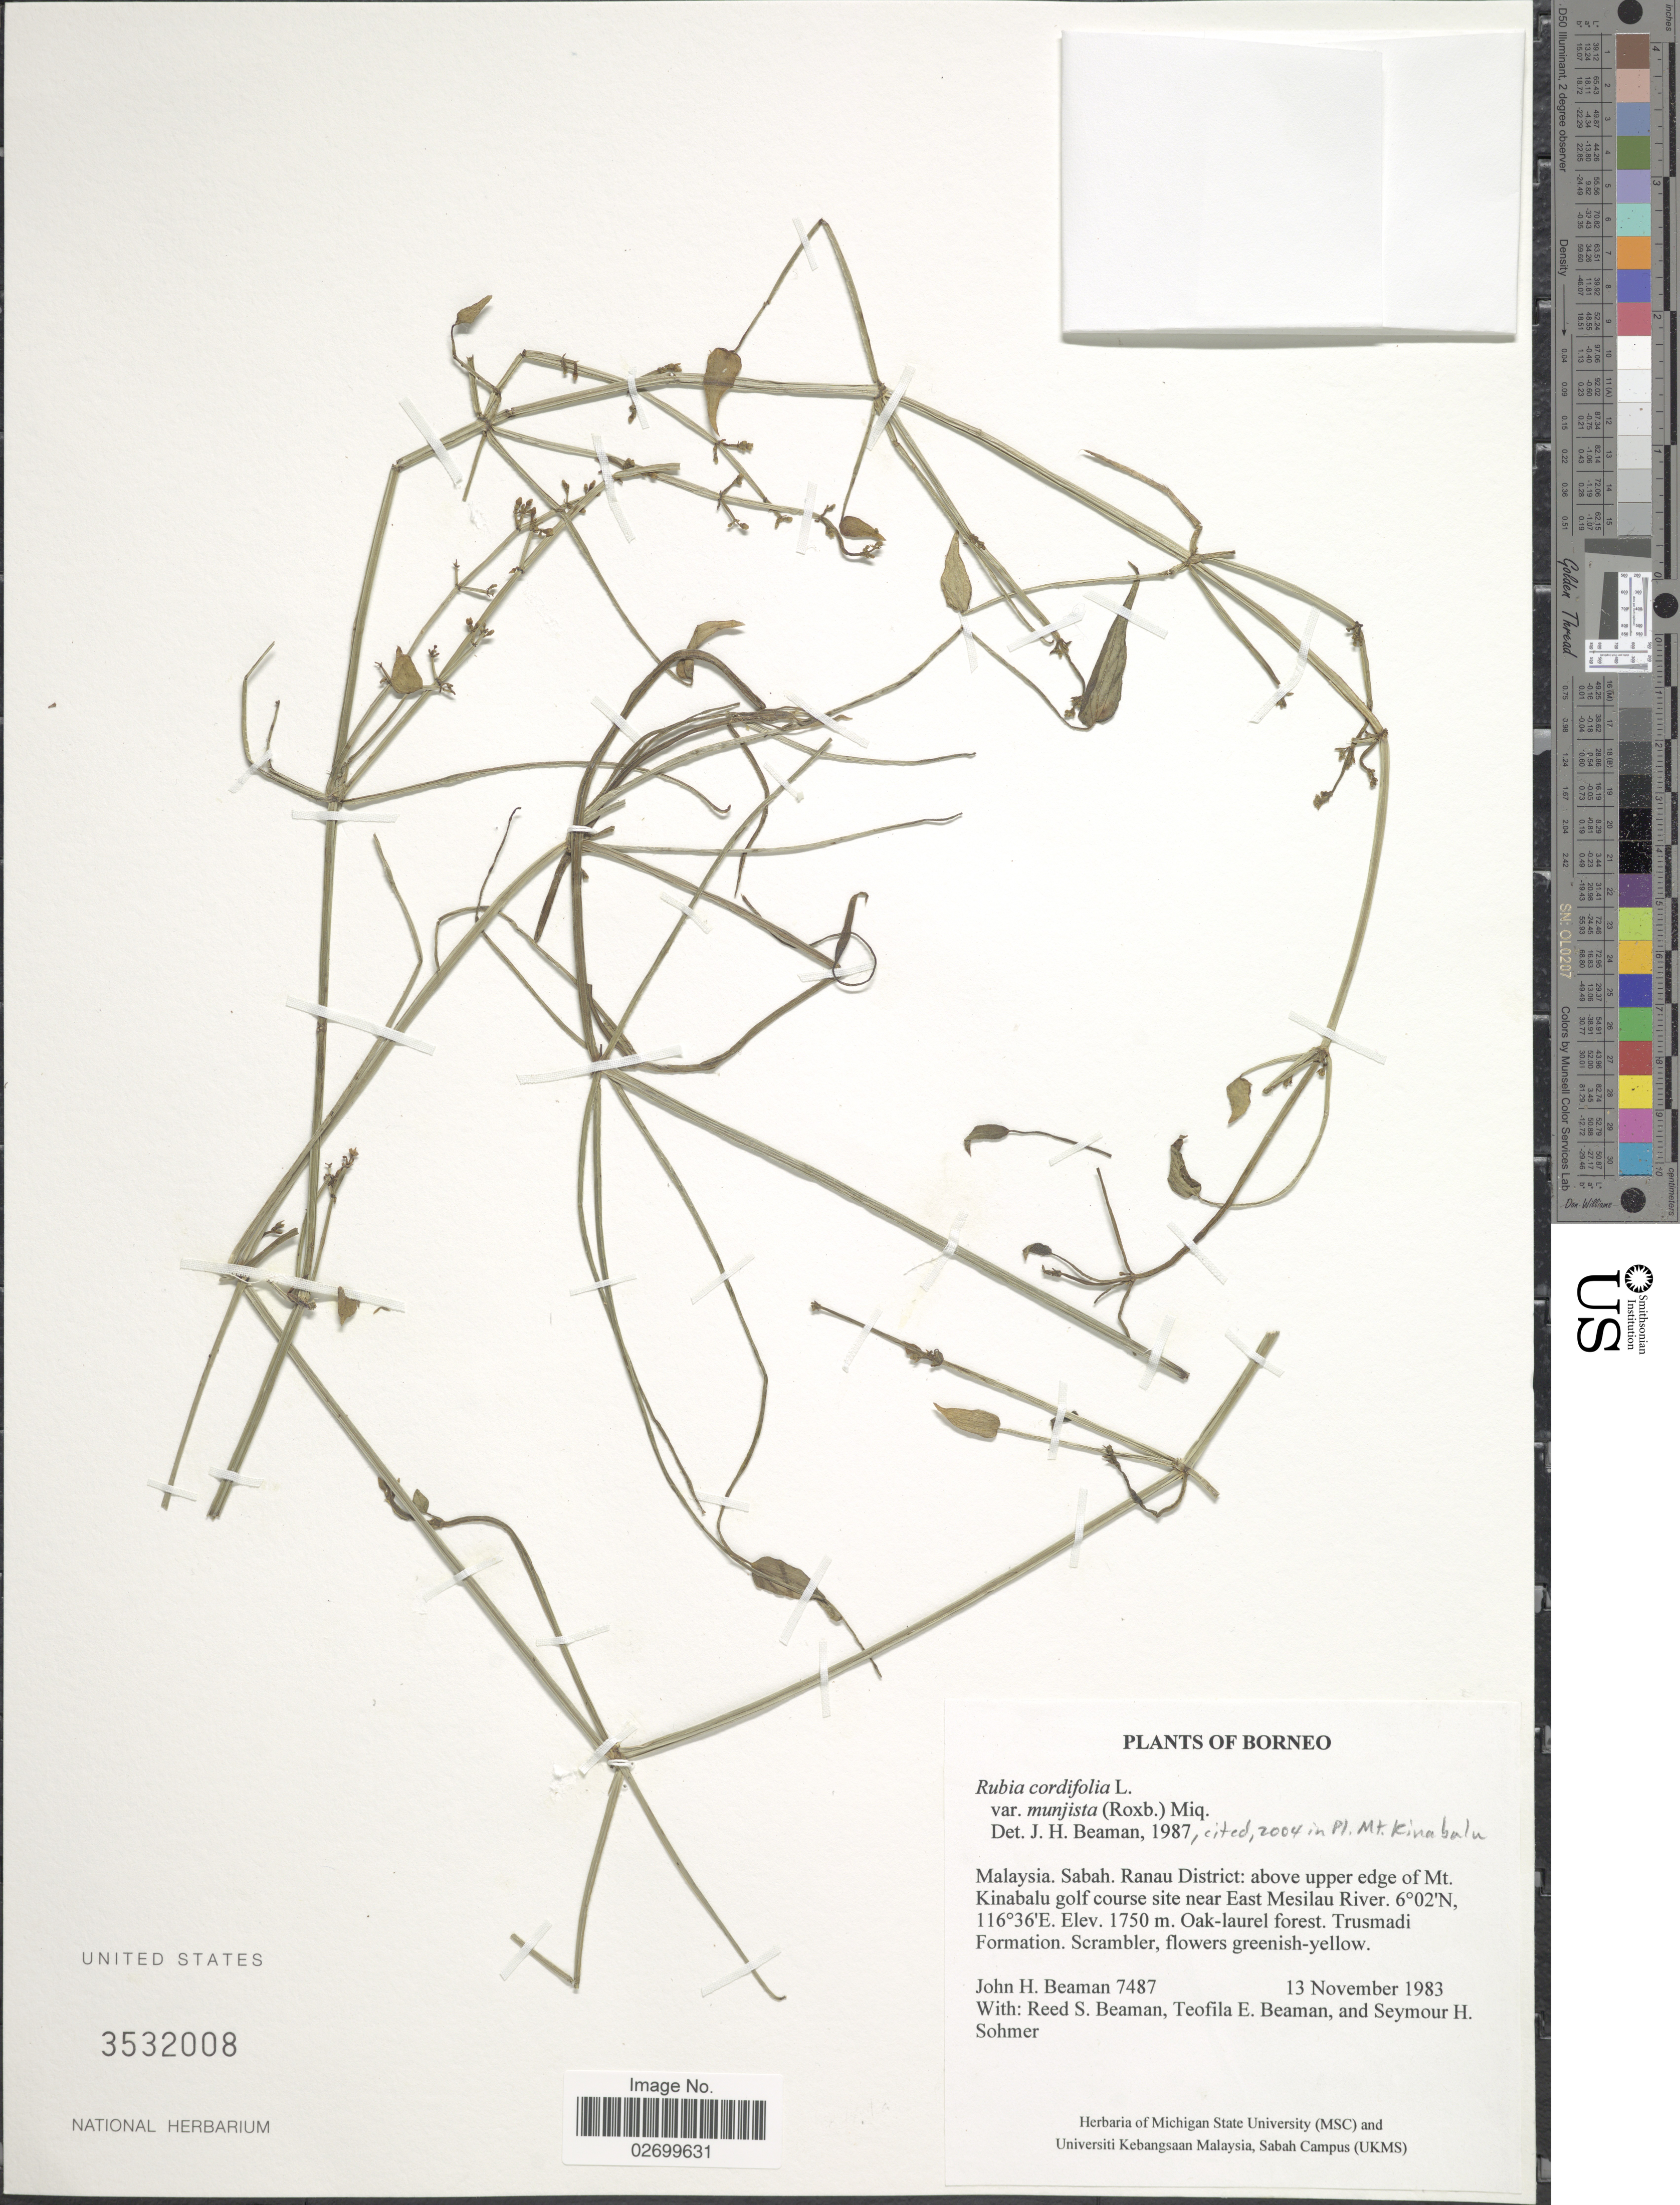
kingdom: Plantae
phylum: Tracheophyta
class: Magnoliopsida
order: Gentianales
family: Rubiaceae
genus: Rubia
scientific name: Rubia cordifolia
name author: L.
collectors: J. H. Beaman, R. S. Beaman, T. E. Beaman & S. H. Sohmer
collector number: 7487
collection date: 1983-11-13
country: Malaysia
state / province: Sabah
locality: Borneo, Ranau District: above upper edge of Mt. Kinabalu golf course site near East Mesilau River.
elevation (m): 1750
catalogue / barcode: US 3532008